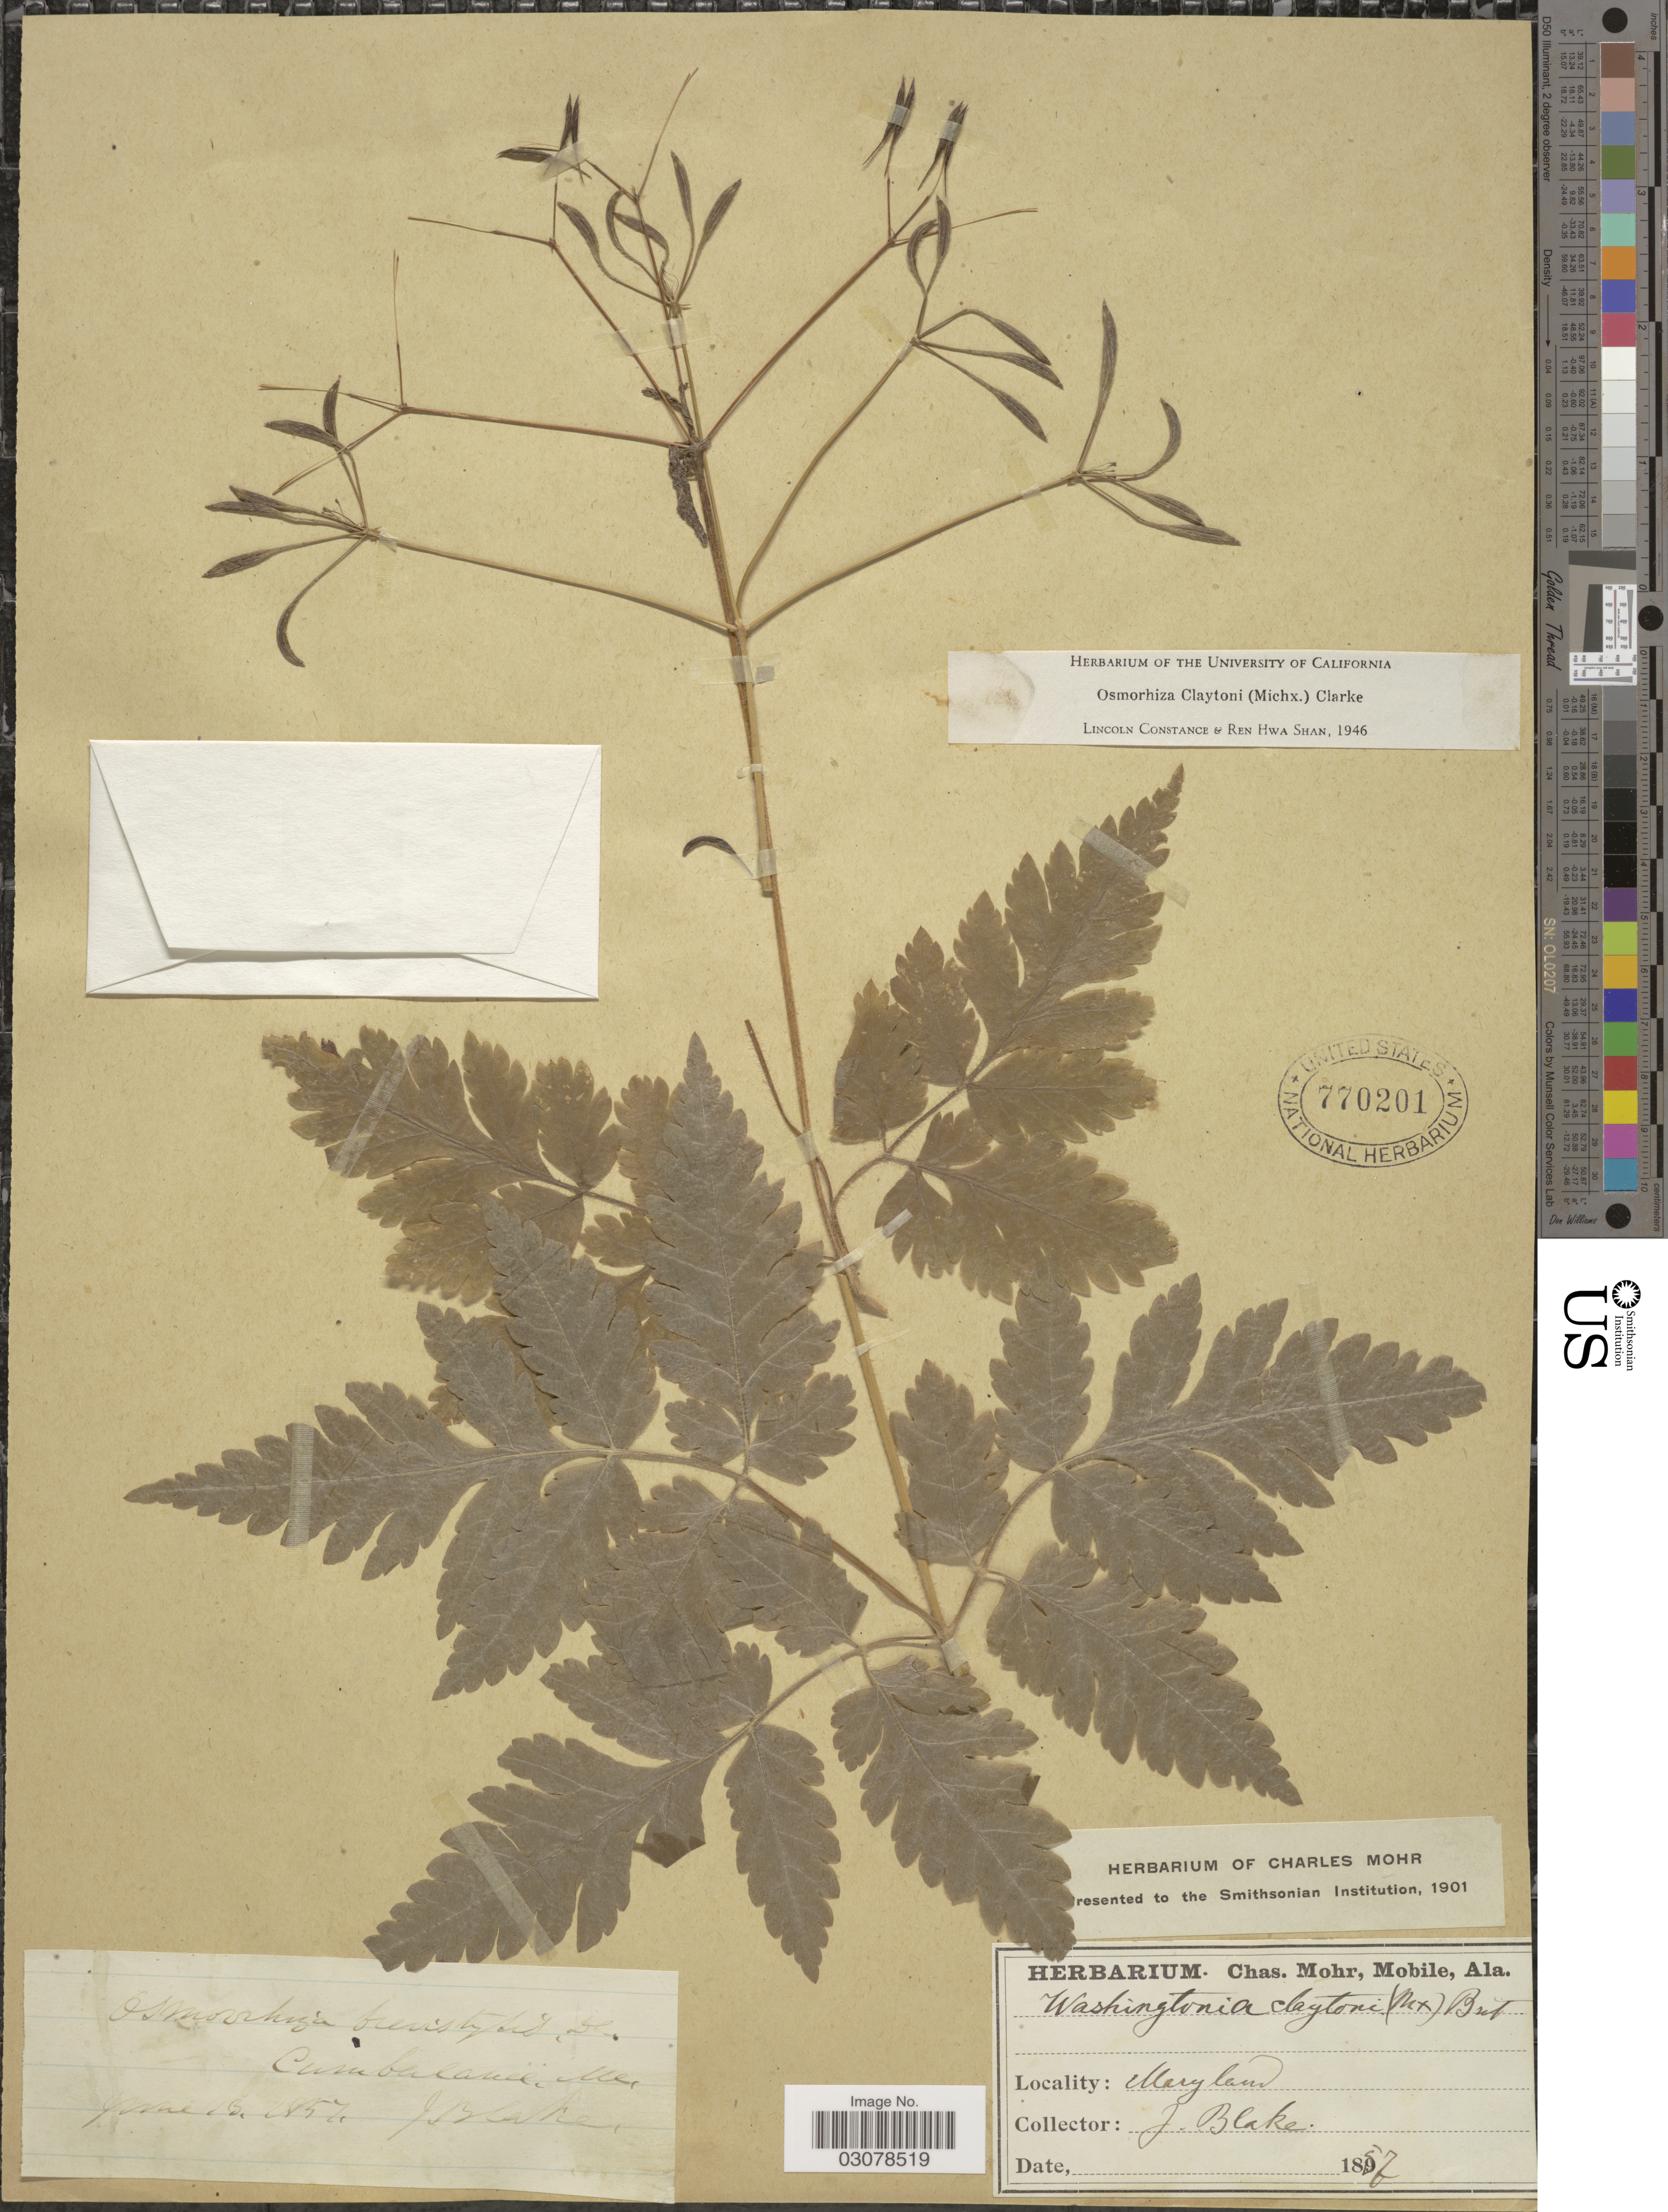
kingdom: Plantae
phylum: Tracheophyta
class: Magnoliopsida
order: Apiales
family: Apiaceae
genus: Osmorhiza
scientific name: Osmorhiza claytonii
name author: (Michx.) C.B. Clarke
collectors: J. Blake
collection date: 1857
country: United States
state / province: Maryland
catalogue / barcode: US 770201